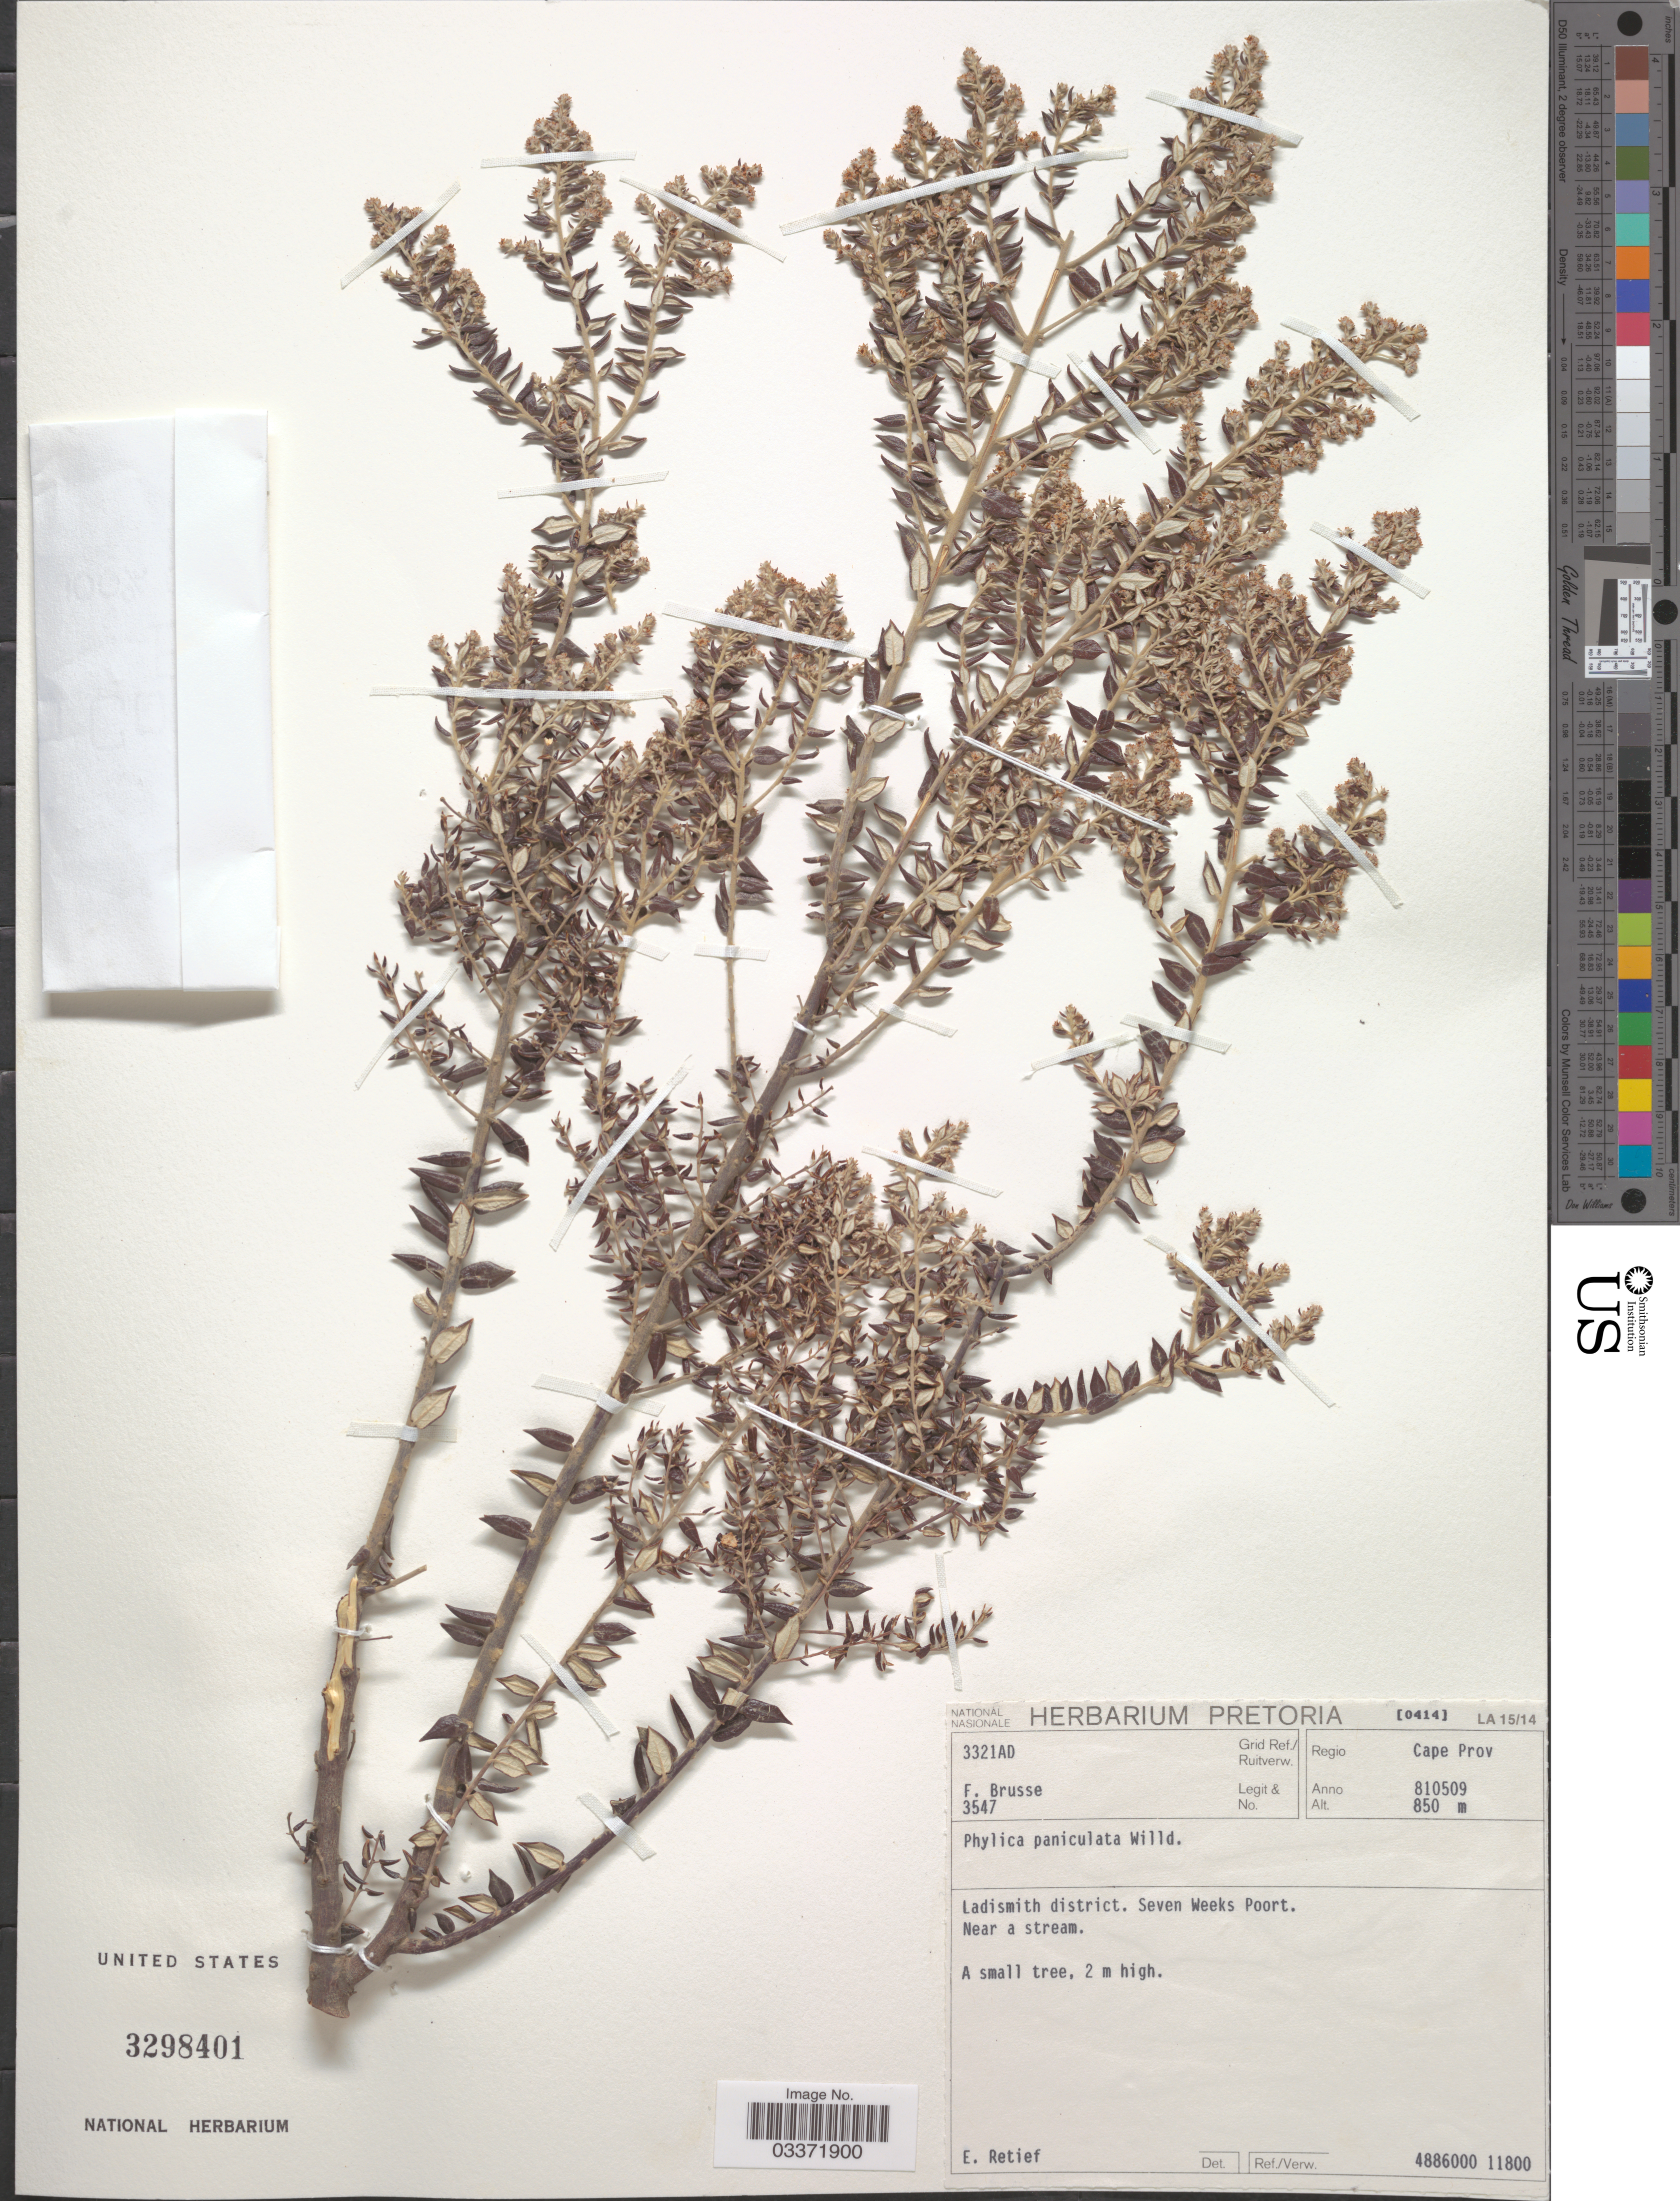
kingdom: Plantae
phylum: Tracheophyta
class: Magnoliopsida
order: Rosales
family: Rhamnaceae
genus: Phylica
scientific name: Phylica paniculata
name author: Willd.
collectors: F. A. Brusse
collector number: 3547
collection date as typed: Transcribed d/m/y: 9/5/81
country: South Africa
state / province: Western Cape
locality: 3321AD Grid. Ref./Ruitverw. Regio Cape Prov. Ladismith district. Seven Weeks Poort.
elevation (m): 850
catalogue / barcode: US 3298401